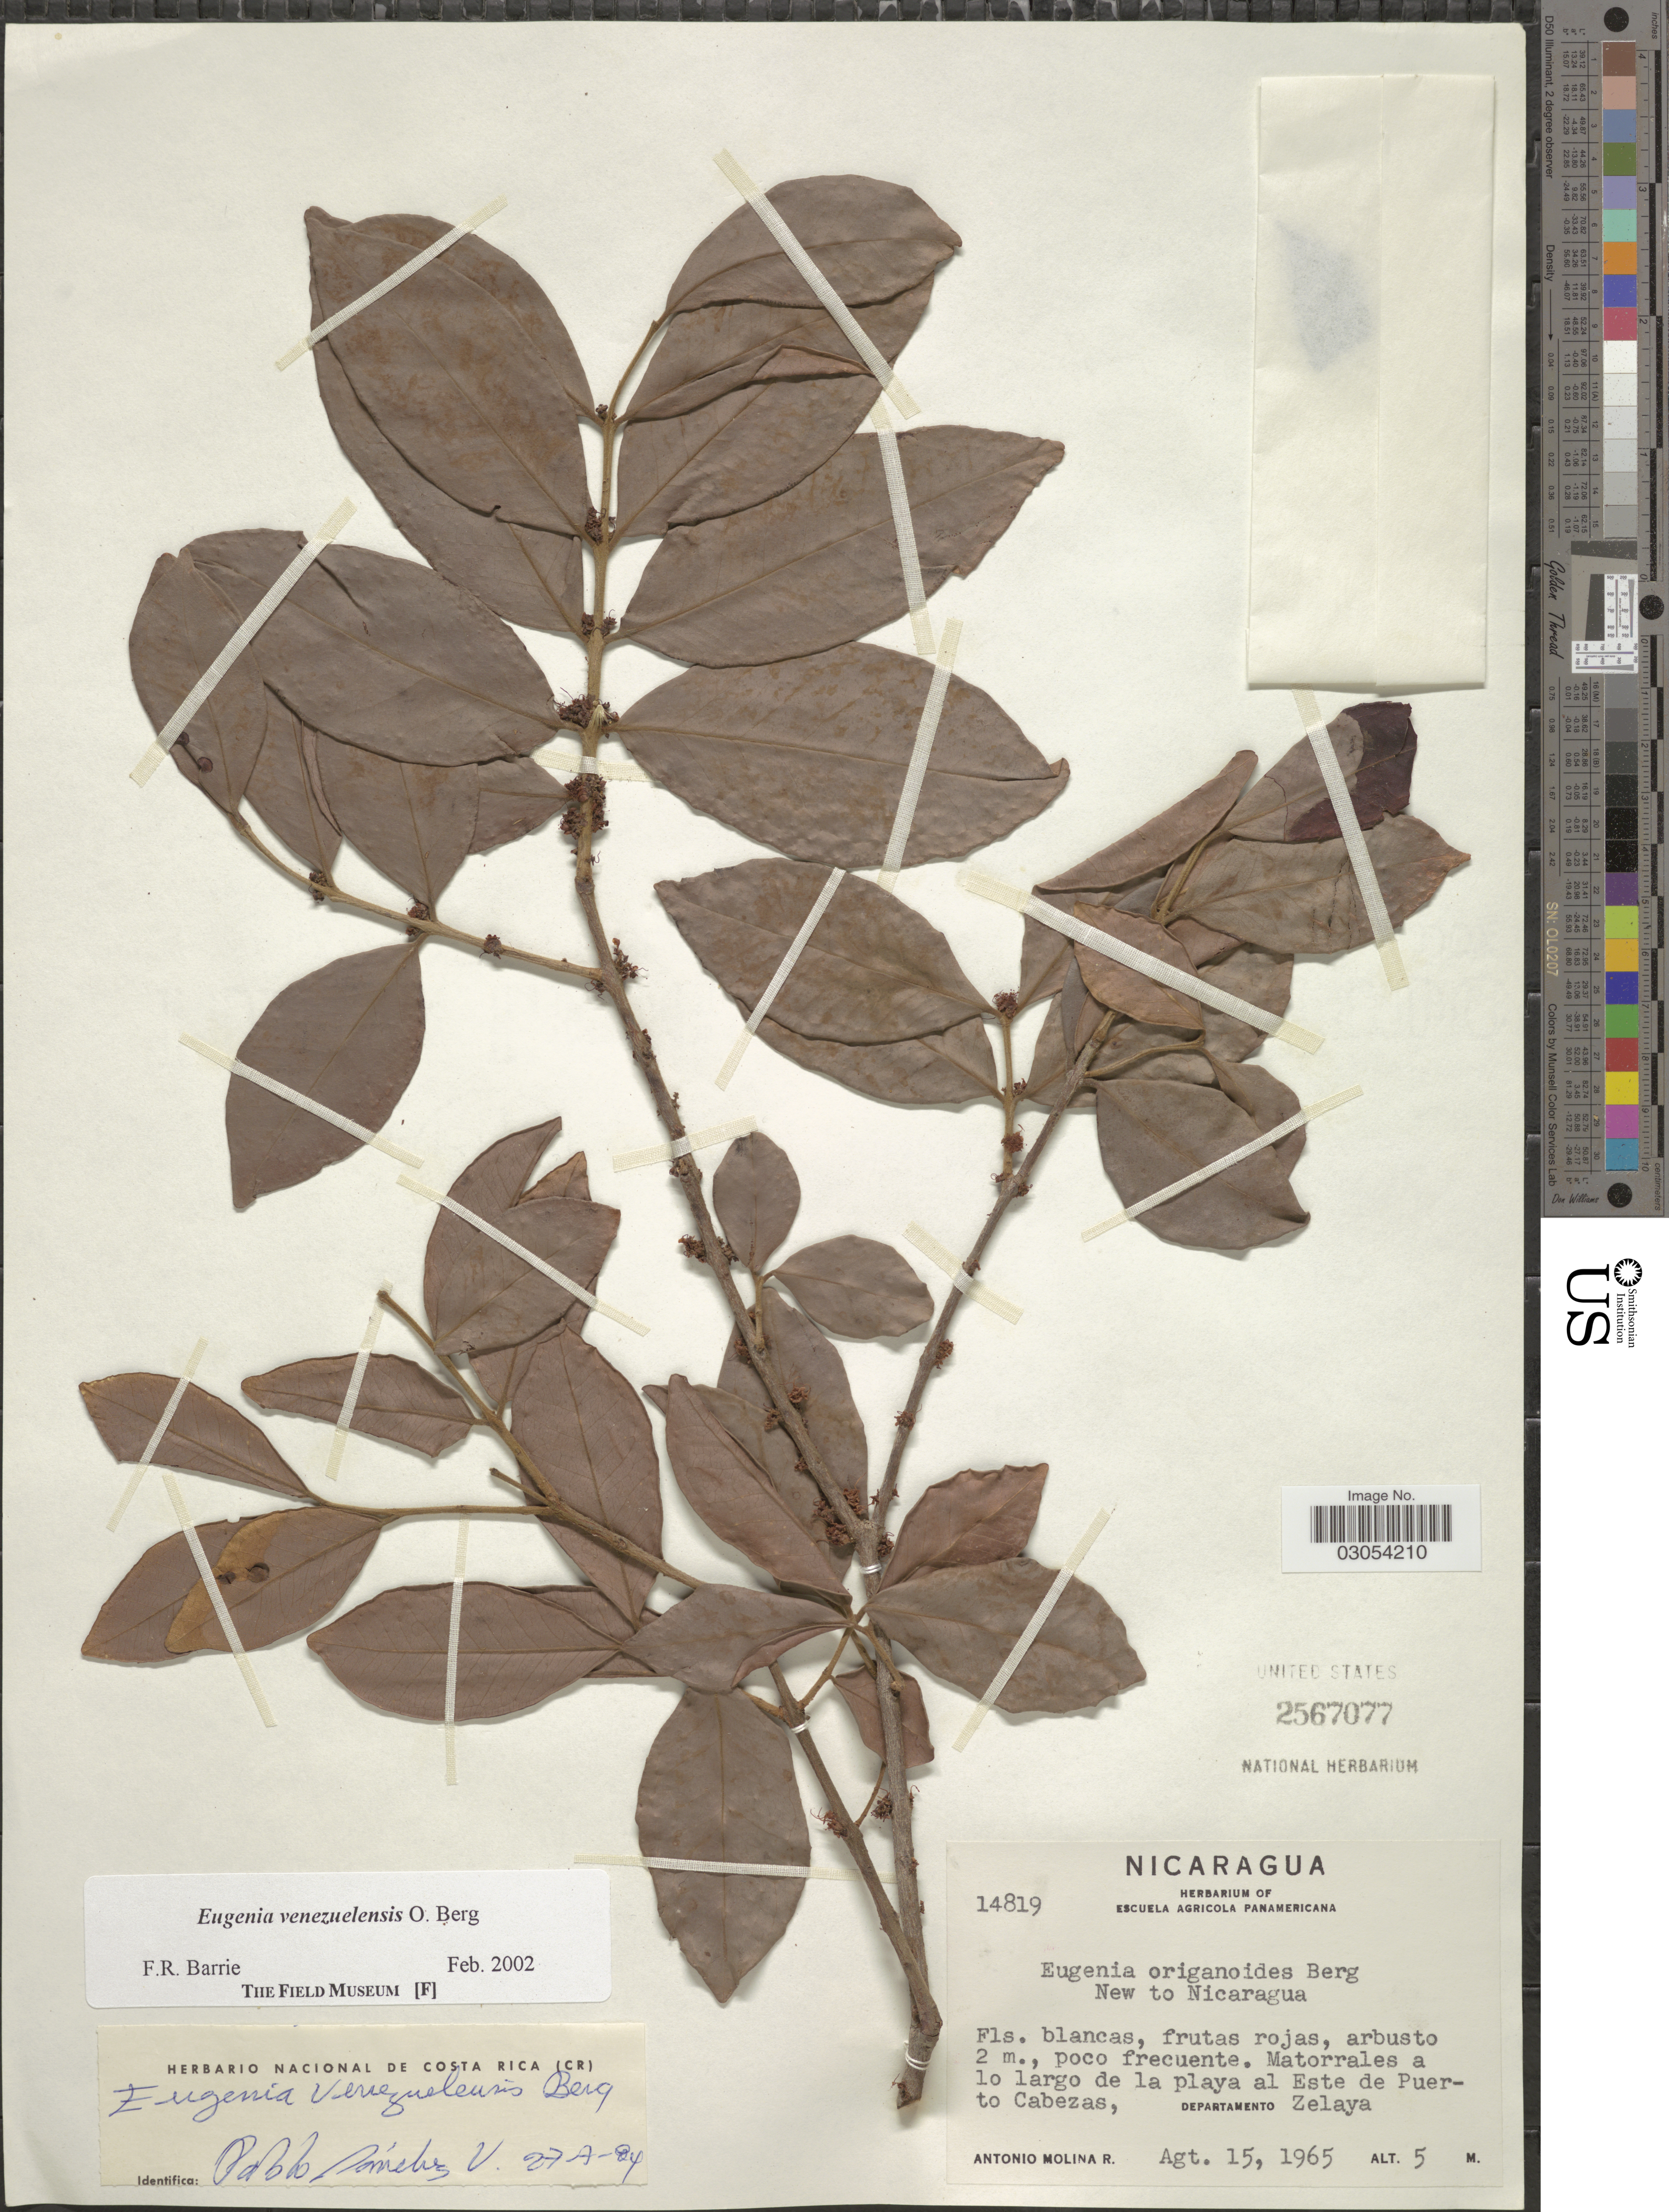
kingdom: Plantae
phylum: Tracheophyta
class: Magnoliopsida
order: Myrtales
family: Myrtaceae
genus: Eugenia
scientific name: Eugenia venezuelensis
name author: O. Berg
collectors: A. Molina R.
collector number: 14819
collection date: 1965-08-15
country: Nicaragua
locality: Matorrales a lo largo de la playa al Este de Puerto Cabezas, Departamento Zelaya.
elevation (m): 5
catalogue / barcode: US 2567077